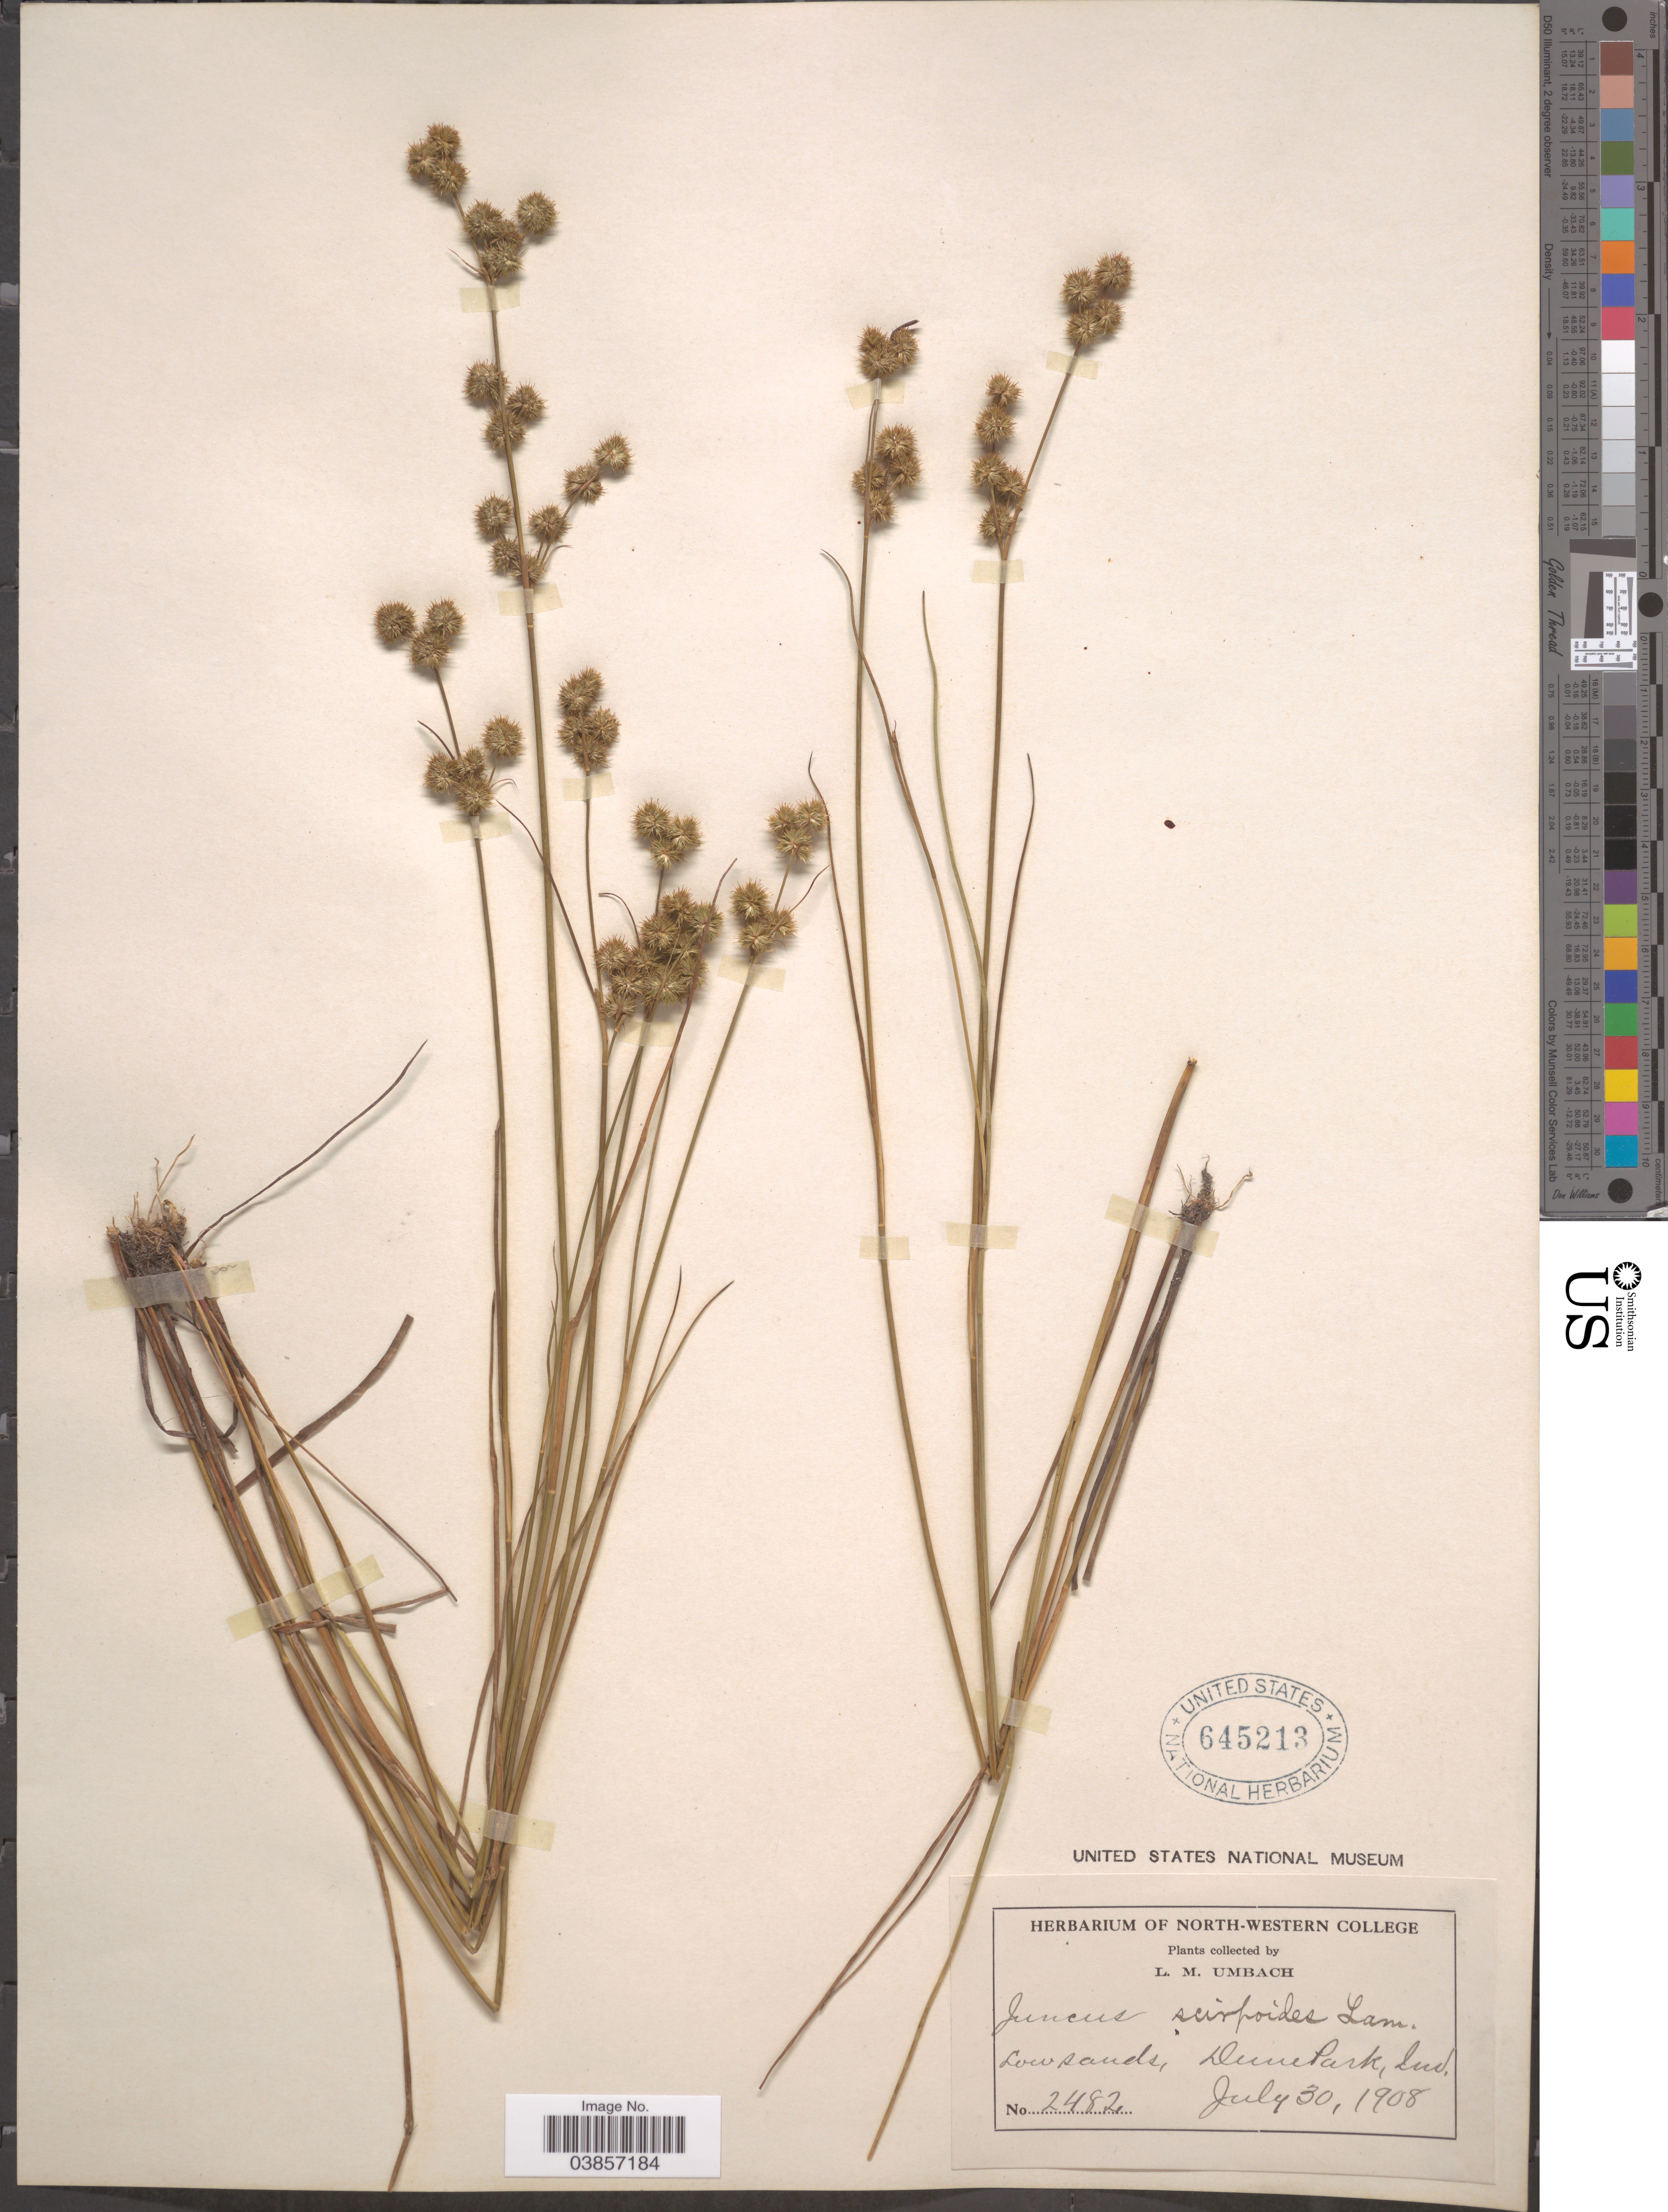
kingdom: Plantae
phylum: Tracheophyta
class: Liliopsida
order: Poales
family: Juncaceae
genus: Juncus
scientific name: Juncus scirpoides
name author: Lam.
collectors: L. M. Umbach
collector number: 2482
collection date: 1908-07-30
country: United States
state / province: Indiana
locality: Dune Park.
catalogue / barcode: US 645213